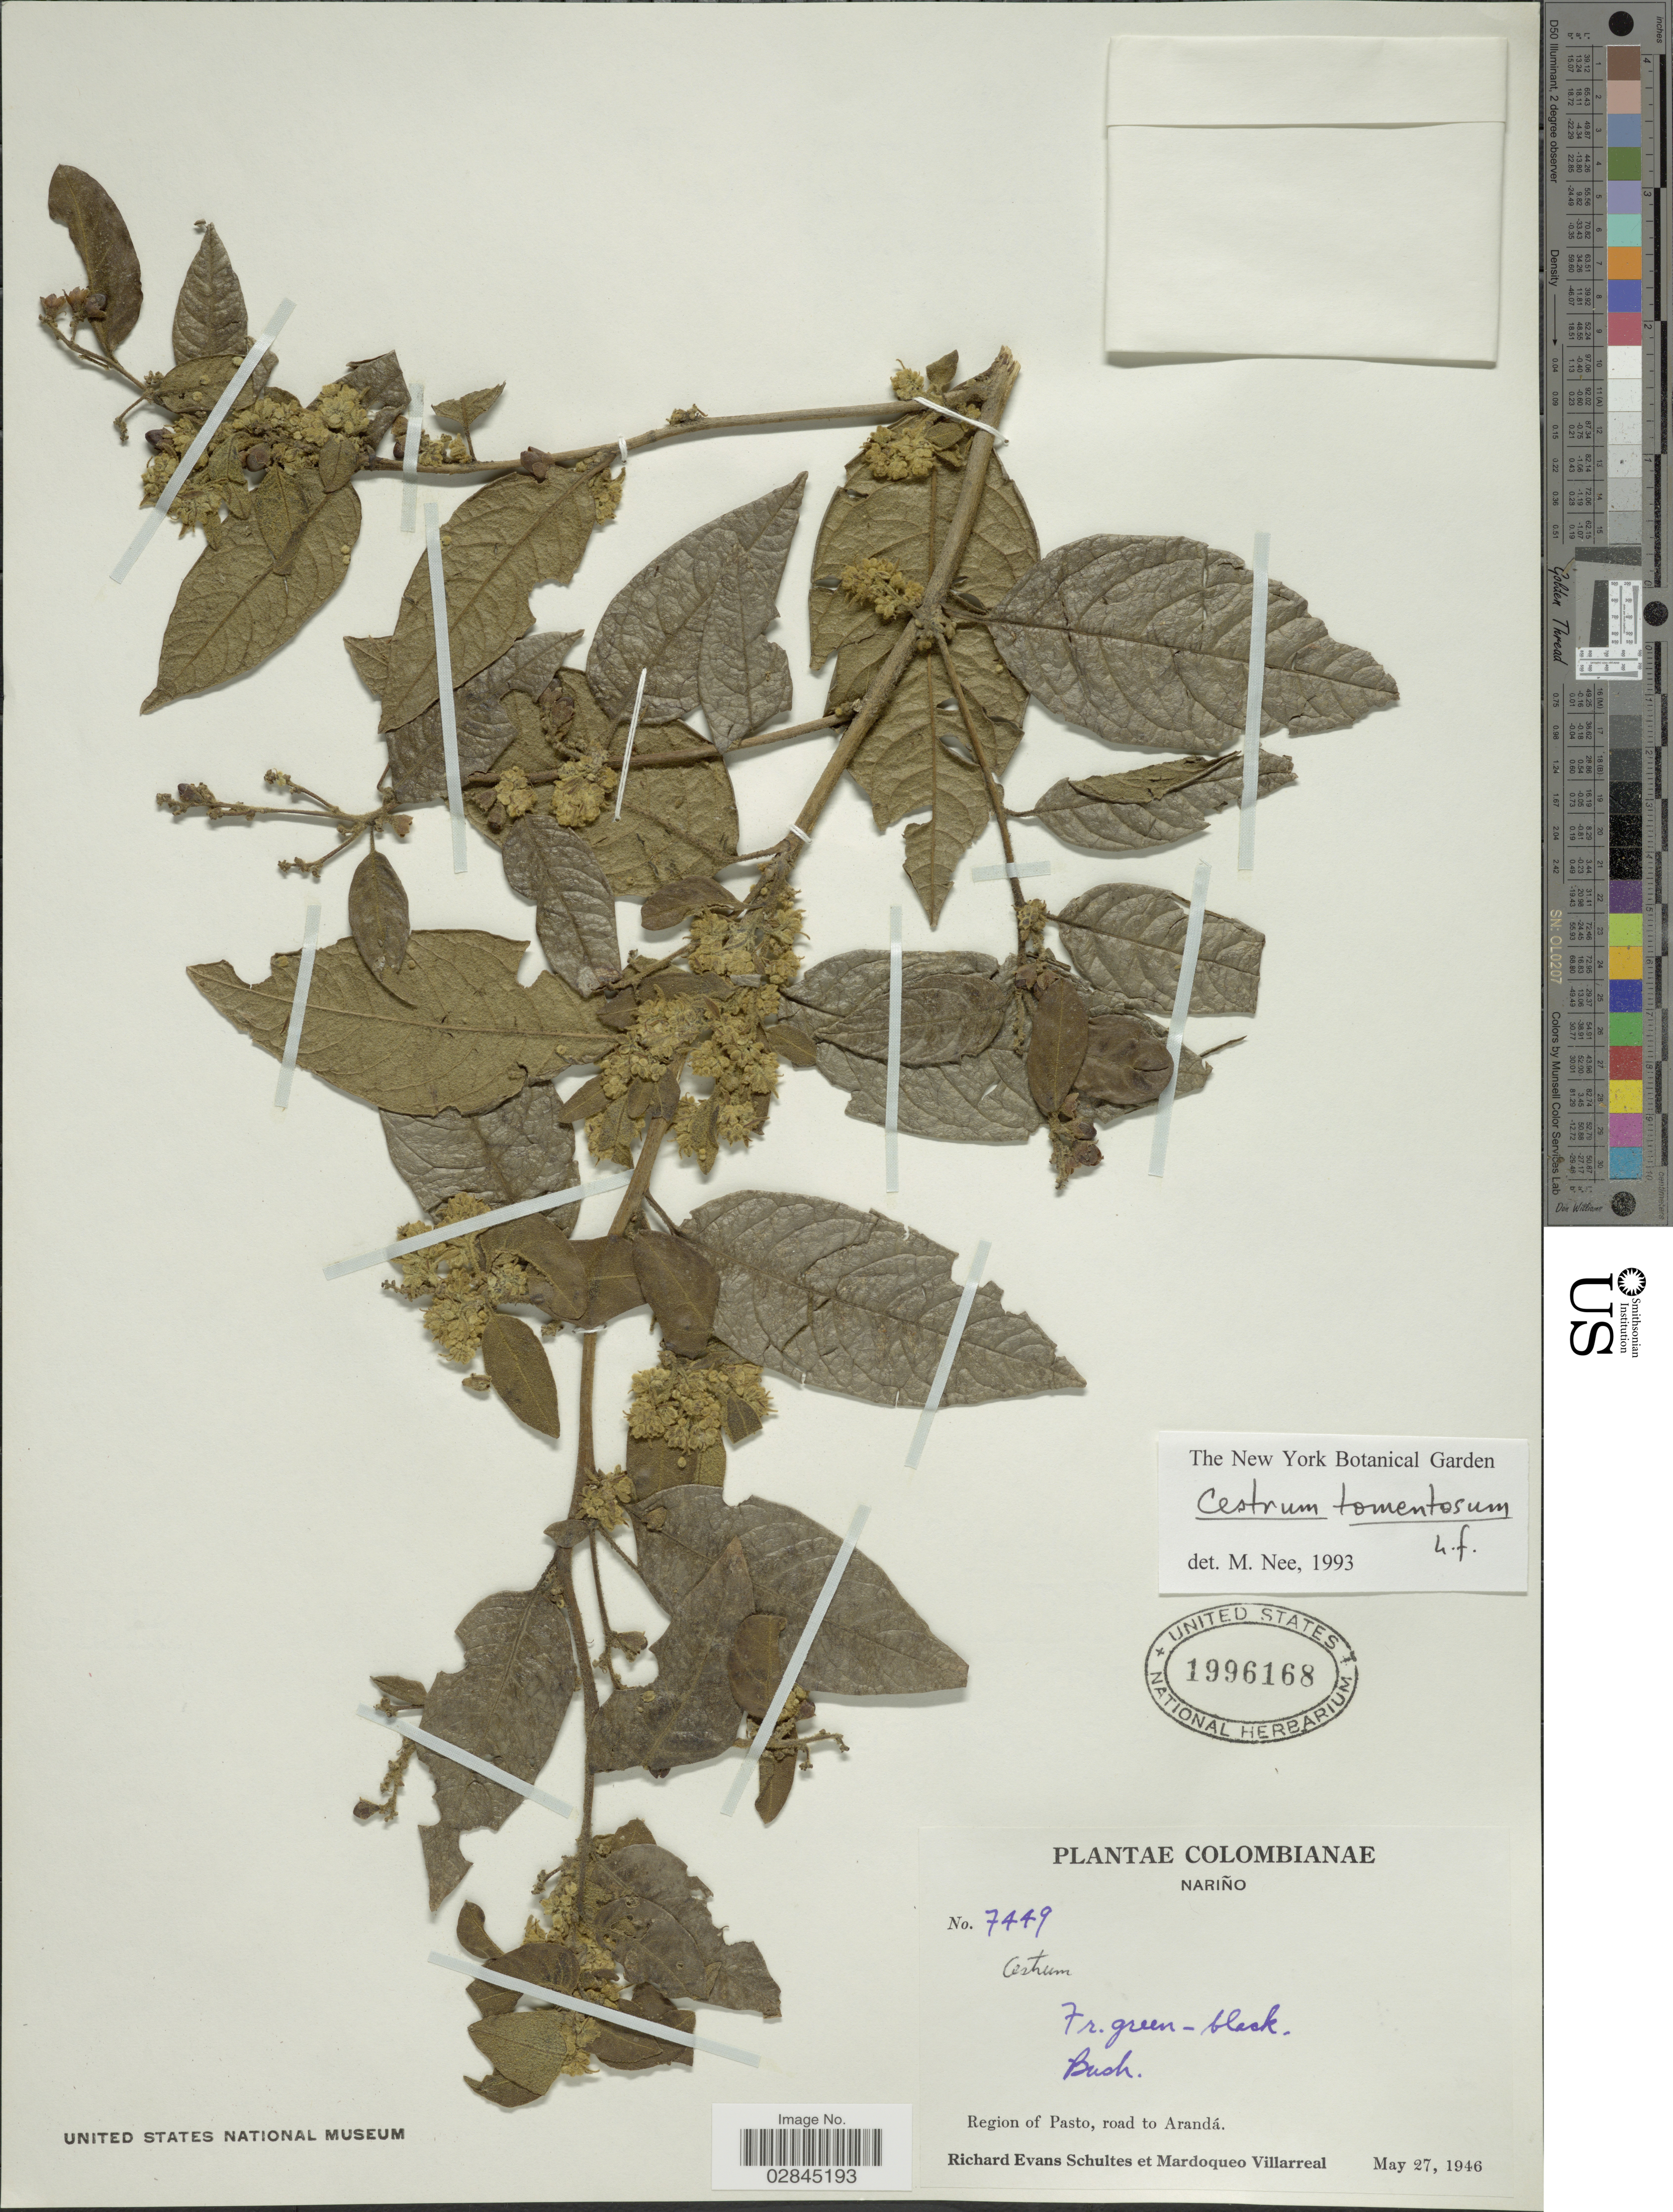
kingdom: Plantae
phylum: Tracheophyta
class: Magnoliopsida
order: Solanales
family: Solanaceae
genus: Cestrum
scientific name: Cestrum tomentosum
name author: L. f.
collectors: R. E. Schultes & M. Villarreal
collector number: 7449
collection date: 1946-05-27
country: Colombia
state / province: Nariño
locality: Region of Paso, road to Arandá.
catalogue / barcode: US 1996168